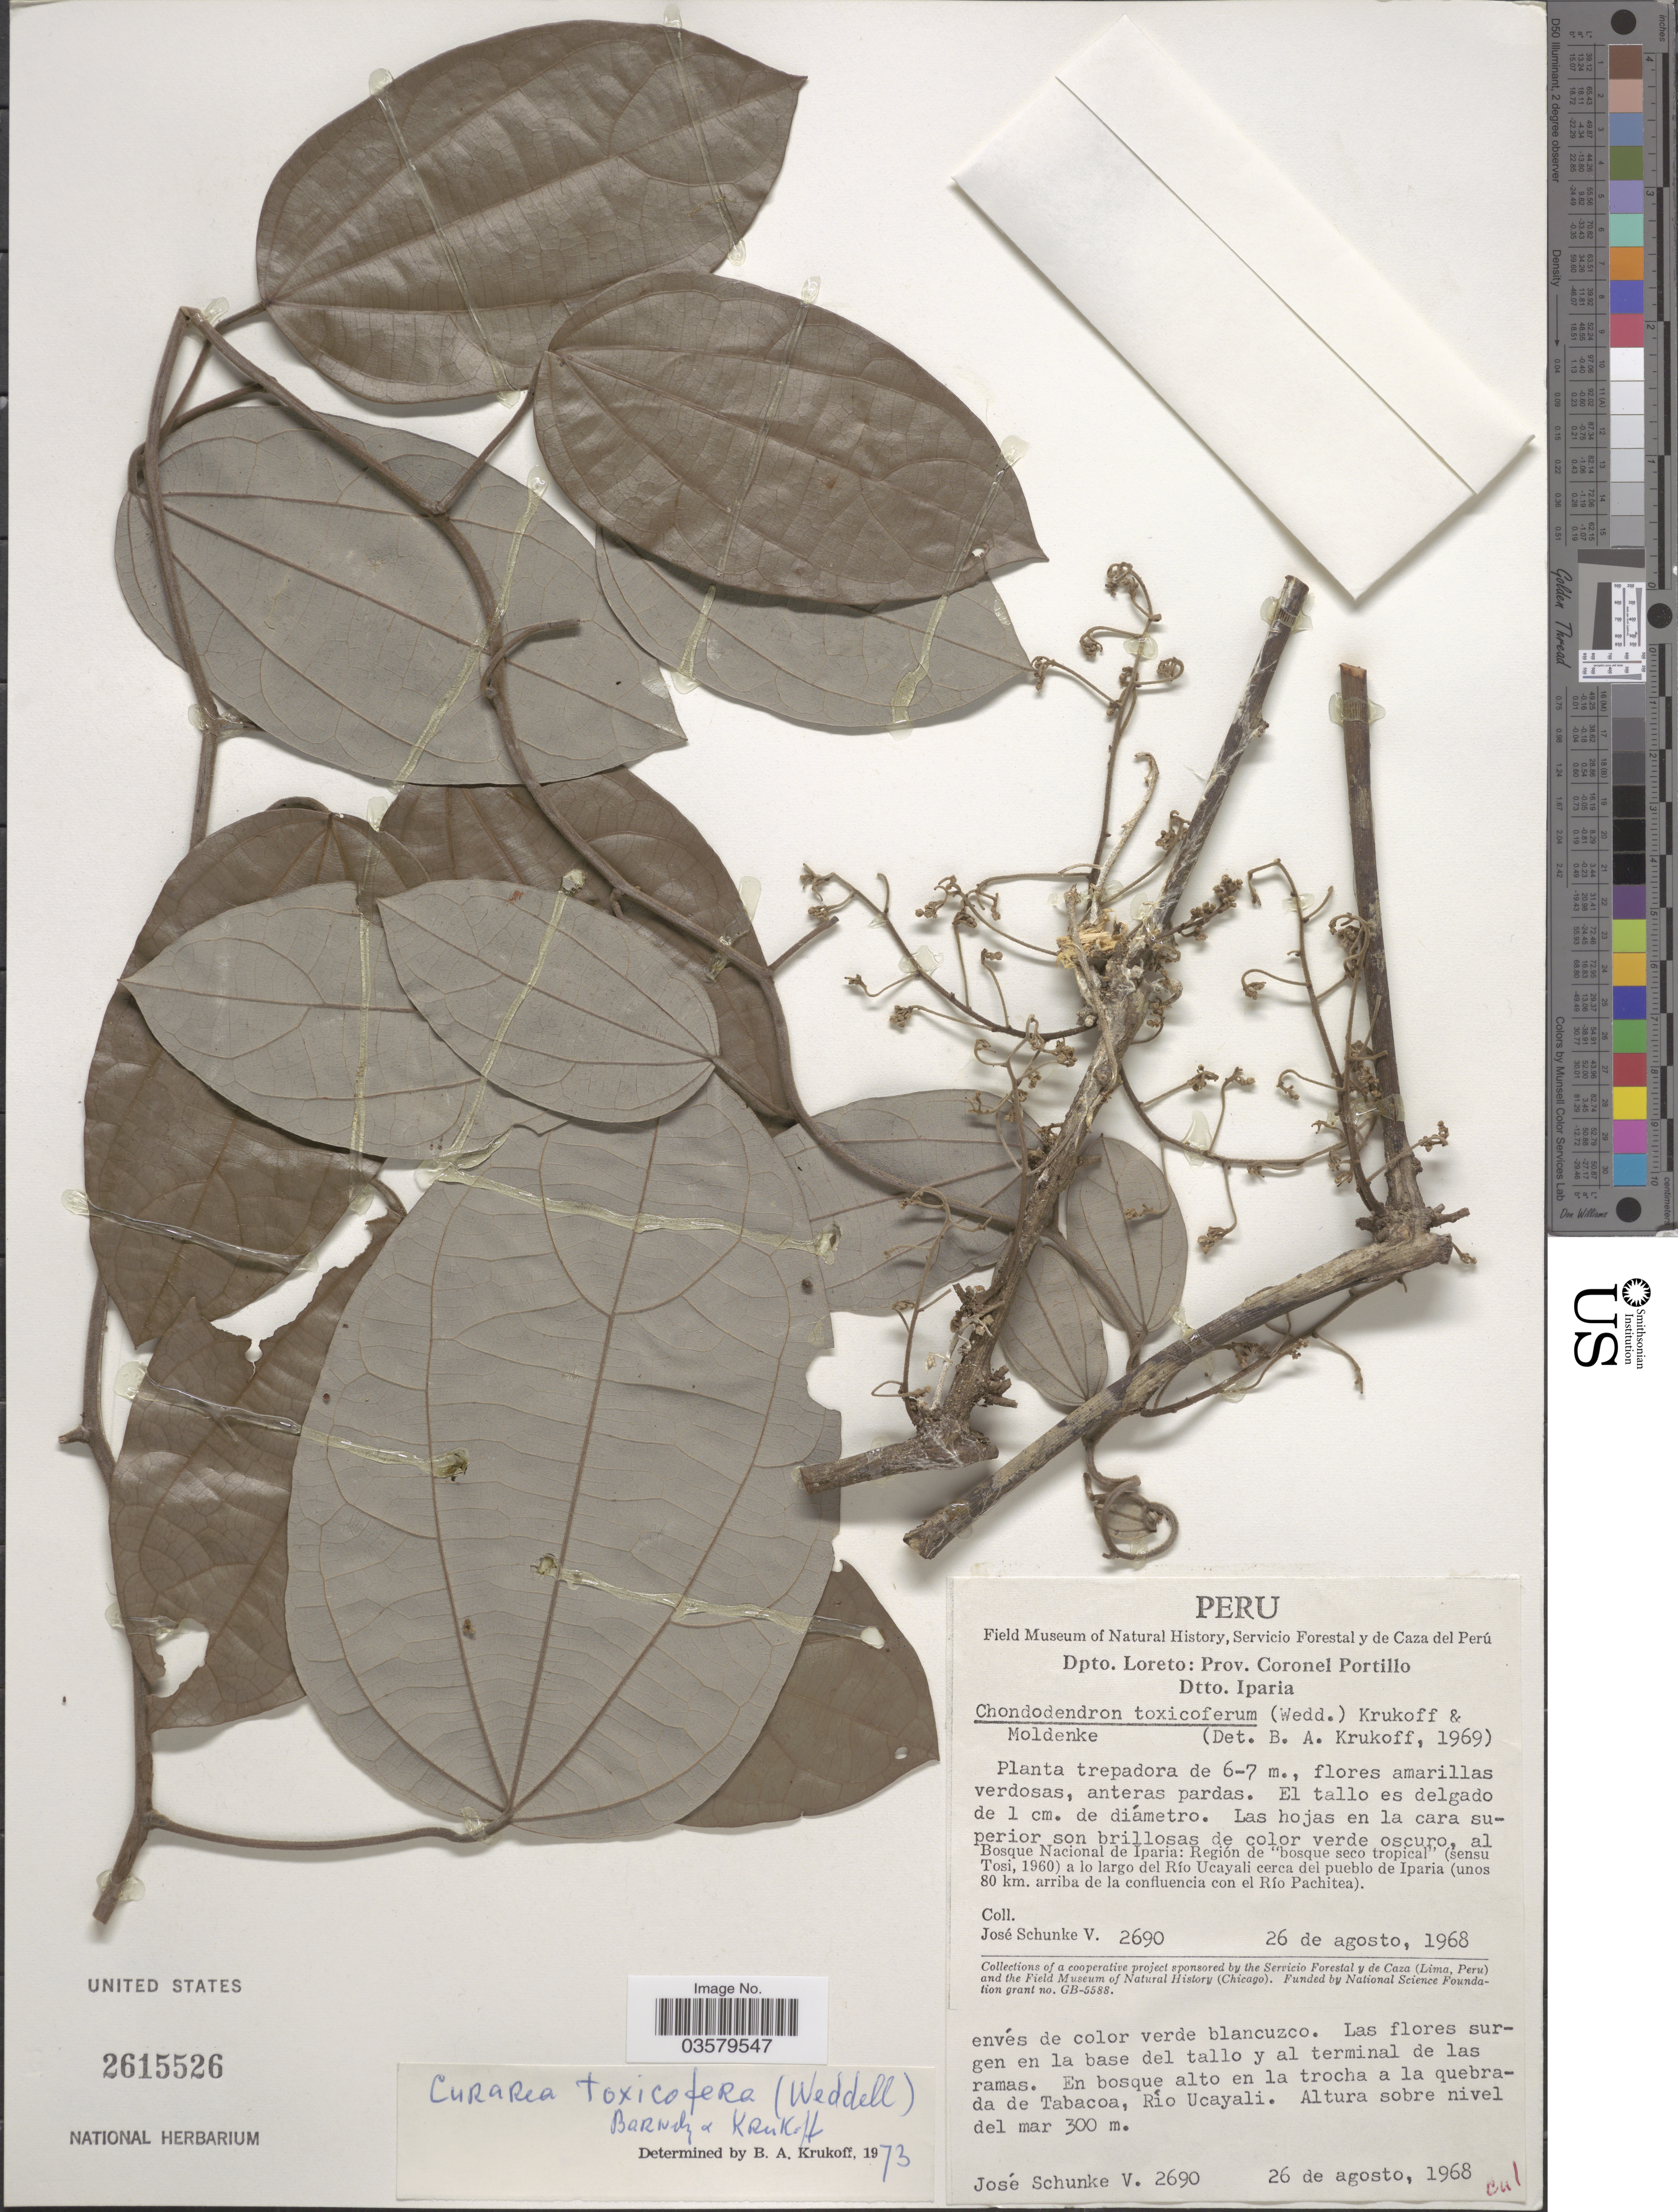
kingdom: Plantae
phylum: Tracheophyta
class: Magnoliopsida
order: Ranunculales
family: Menispermaceae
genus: Curarea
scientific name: Curarea toxicofera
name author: (Wedd.) Barneby & Krukoff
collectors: J. Schunke Vigo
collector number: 2690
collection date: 1968-08-26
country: Peru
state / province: Loreto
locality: Dpto. Loreto: Prov. Coronel Portillo. Dtto. Iparia. Bosque Nacional de Iparia: Región de "bosque seco tropical" a lo largo del Río Ucayali cerca del pueblo de Iparia (unos 80 km. arriba de la confluencia con el Río Pachitea). En bosque alto en la trocha a la quebrada de Tabacoa, Río Ucayali.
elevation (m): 300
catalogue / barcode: US 2615526